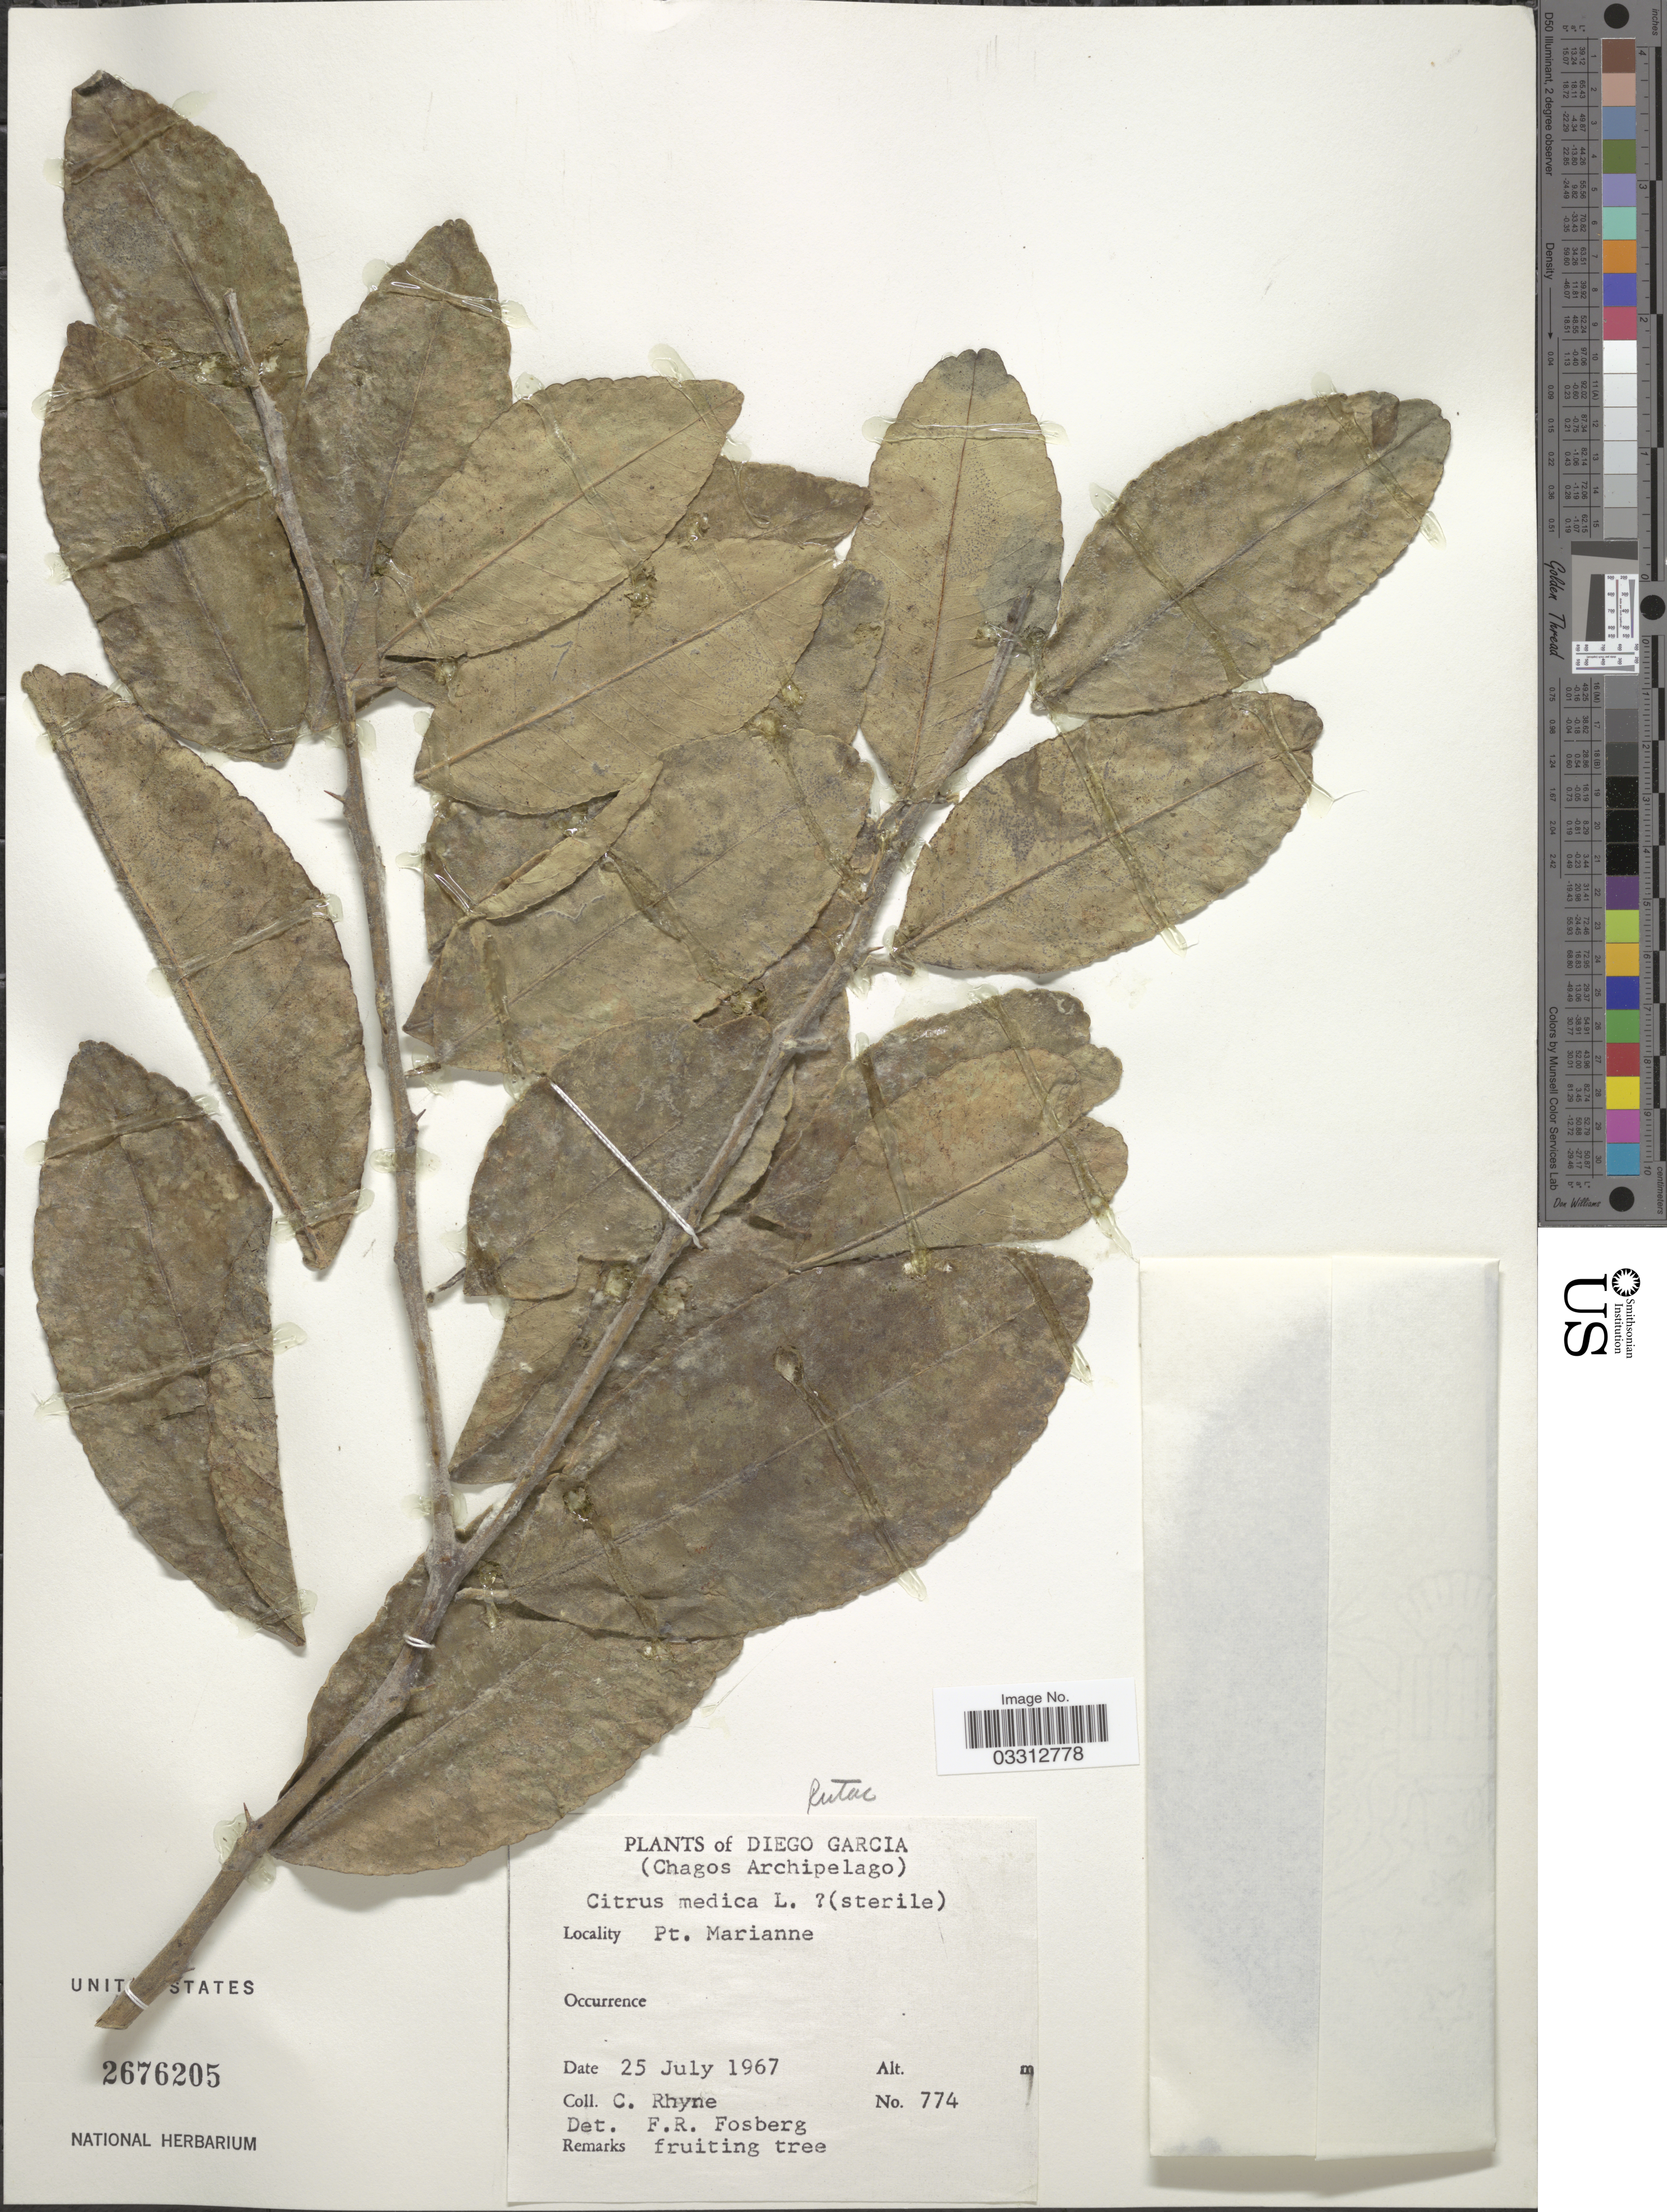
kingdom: Plantae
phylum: Tracheophyta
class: Magnoliopsida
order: Sapindales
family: Rutaceae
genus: Citrus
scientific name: Citrus medica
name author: L.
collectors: C. Rhyne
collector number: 774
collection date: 1967-07-25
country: British Indian Ocean Territory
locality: Diego Garcia (Chagos Archipelago), Pt. Marianne.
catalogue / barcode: US 2676205